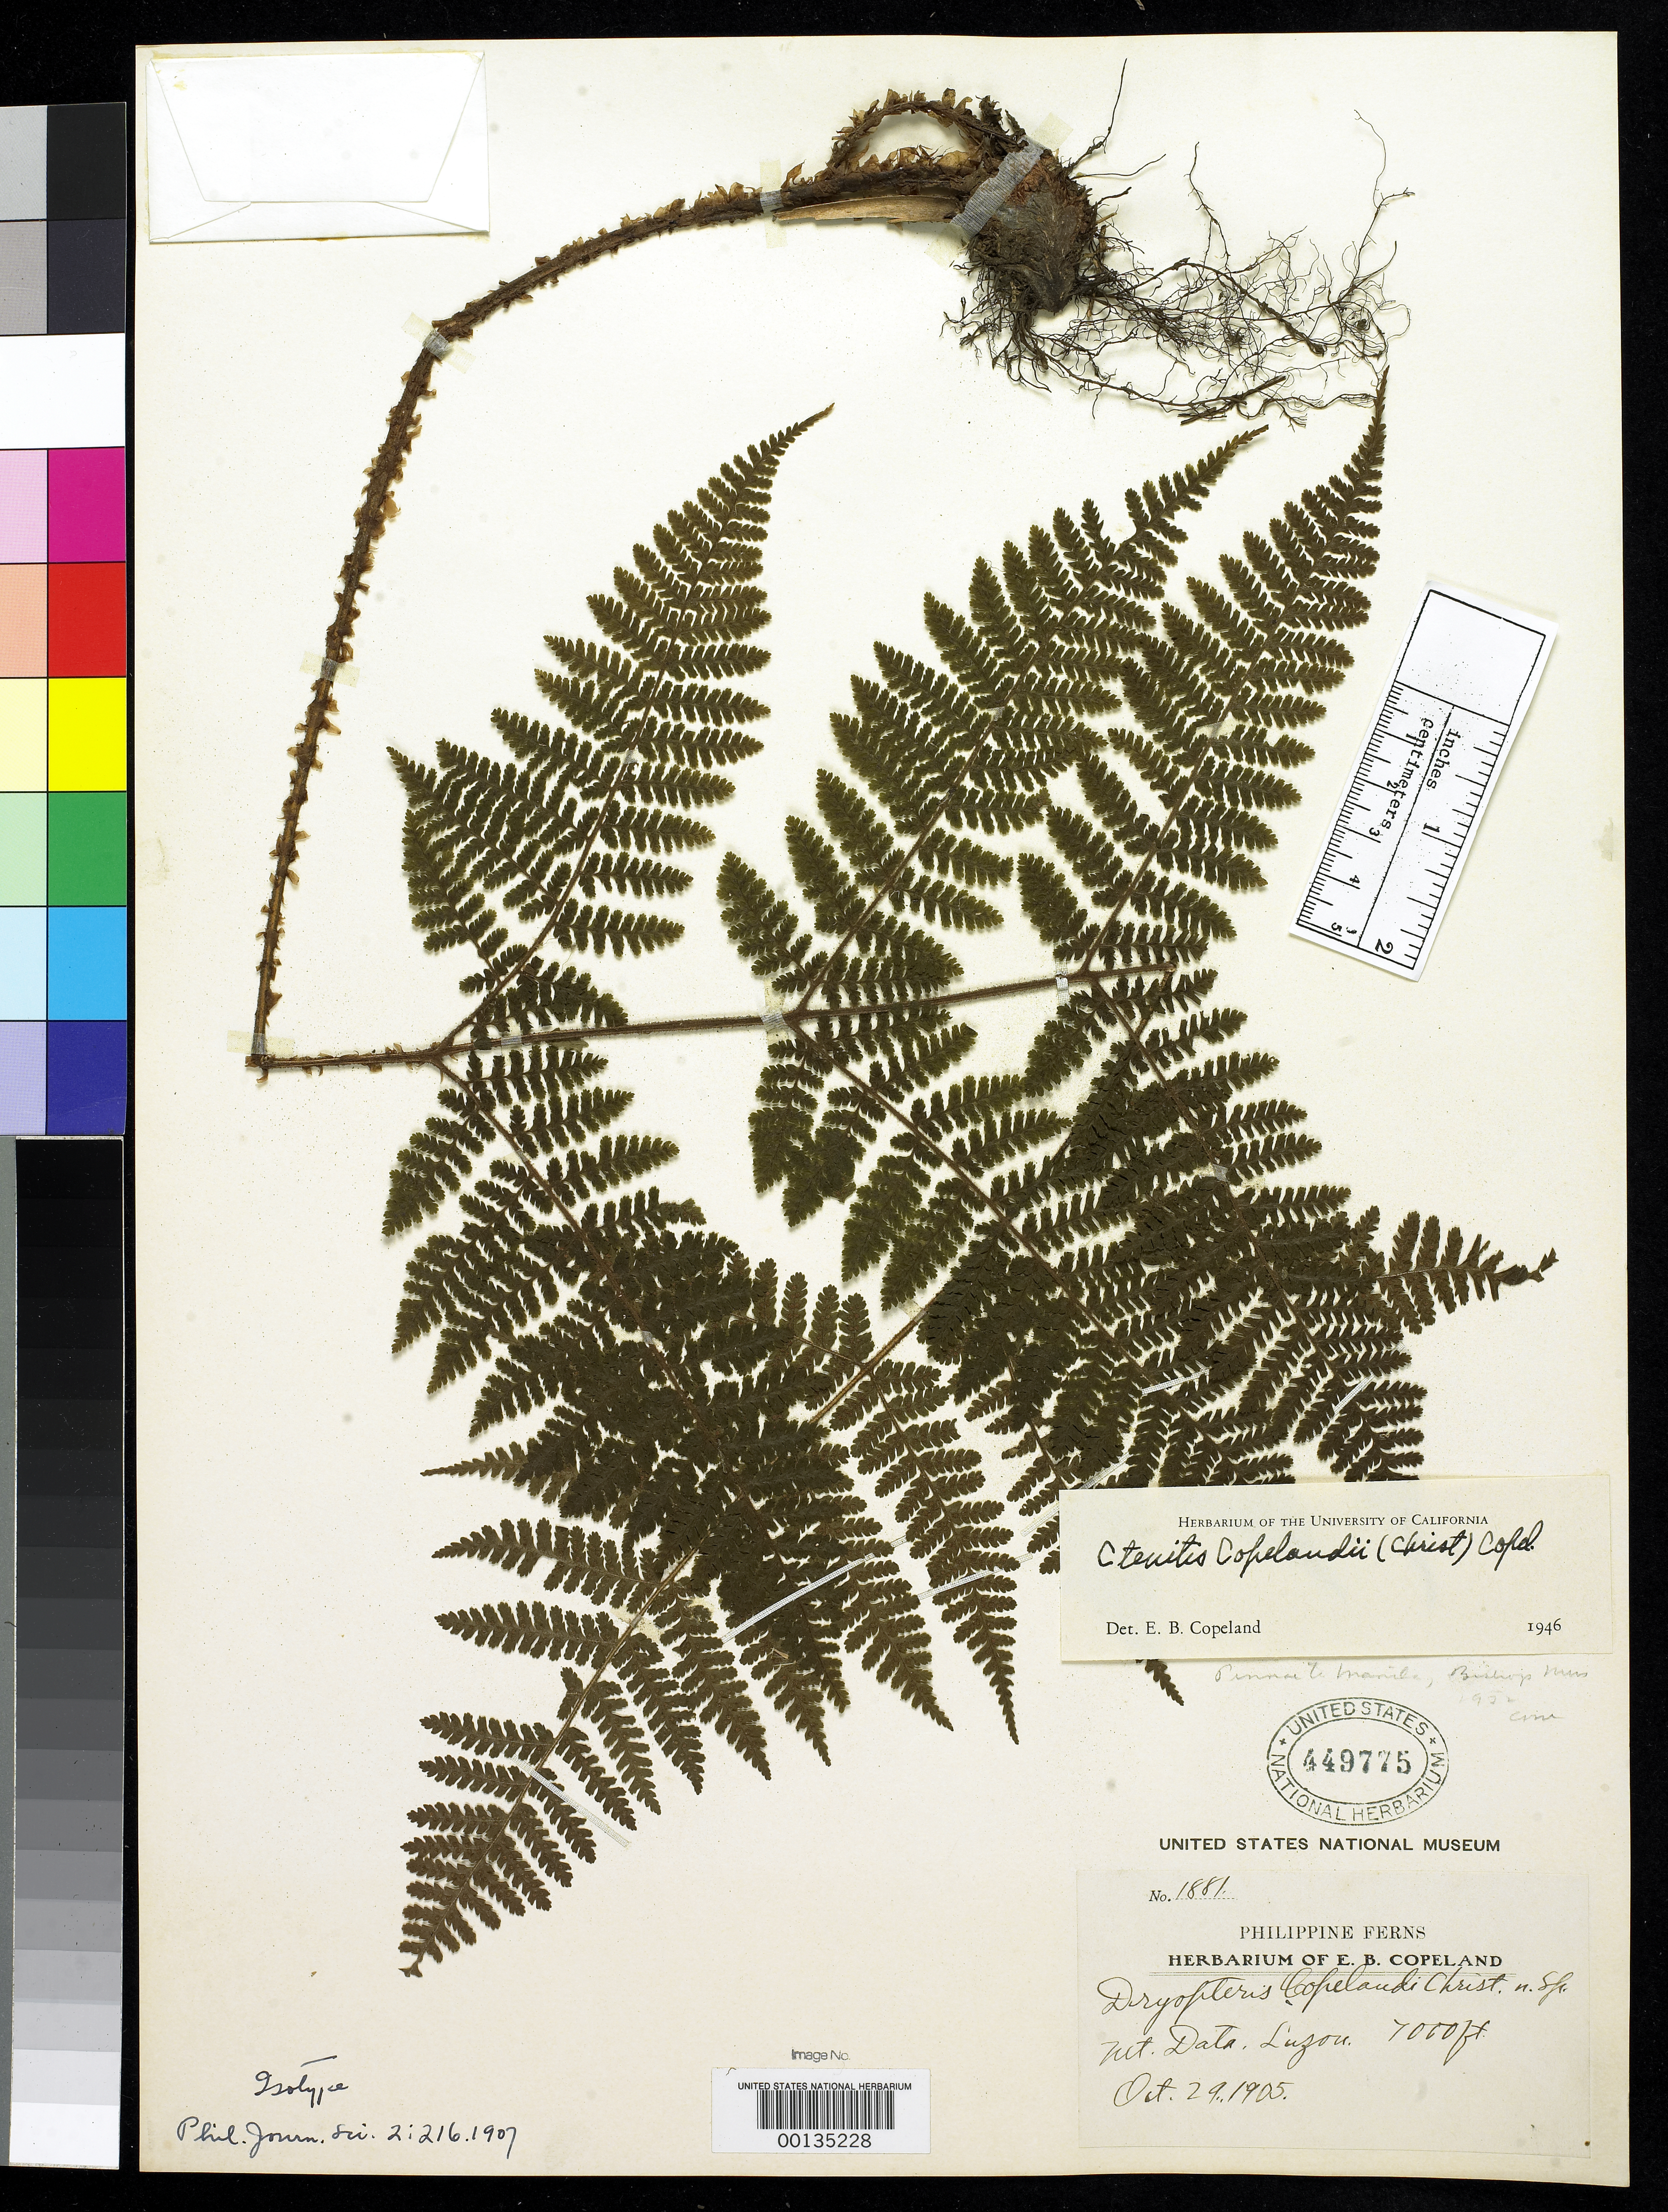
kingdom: Plantae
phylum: Tracheophyta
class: Polypodiopsida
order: Polypodiales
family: Dryopteridaceae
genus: Dryopteris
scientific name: Dryopteris copelandii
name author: Christ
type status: Isotype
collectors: E. B. Copeland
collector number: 1881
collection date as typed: Oct 1905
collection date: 1905-10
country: Philippines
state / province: Cordillera (Administrative Region)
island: Luzon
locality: Mount Data.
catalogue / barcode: US 449775